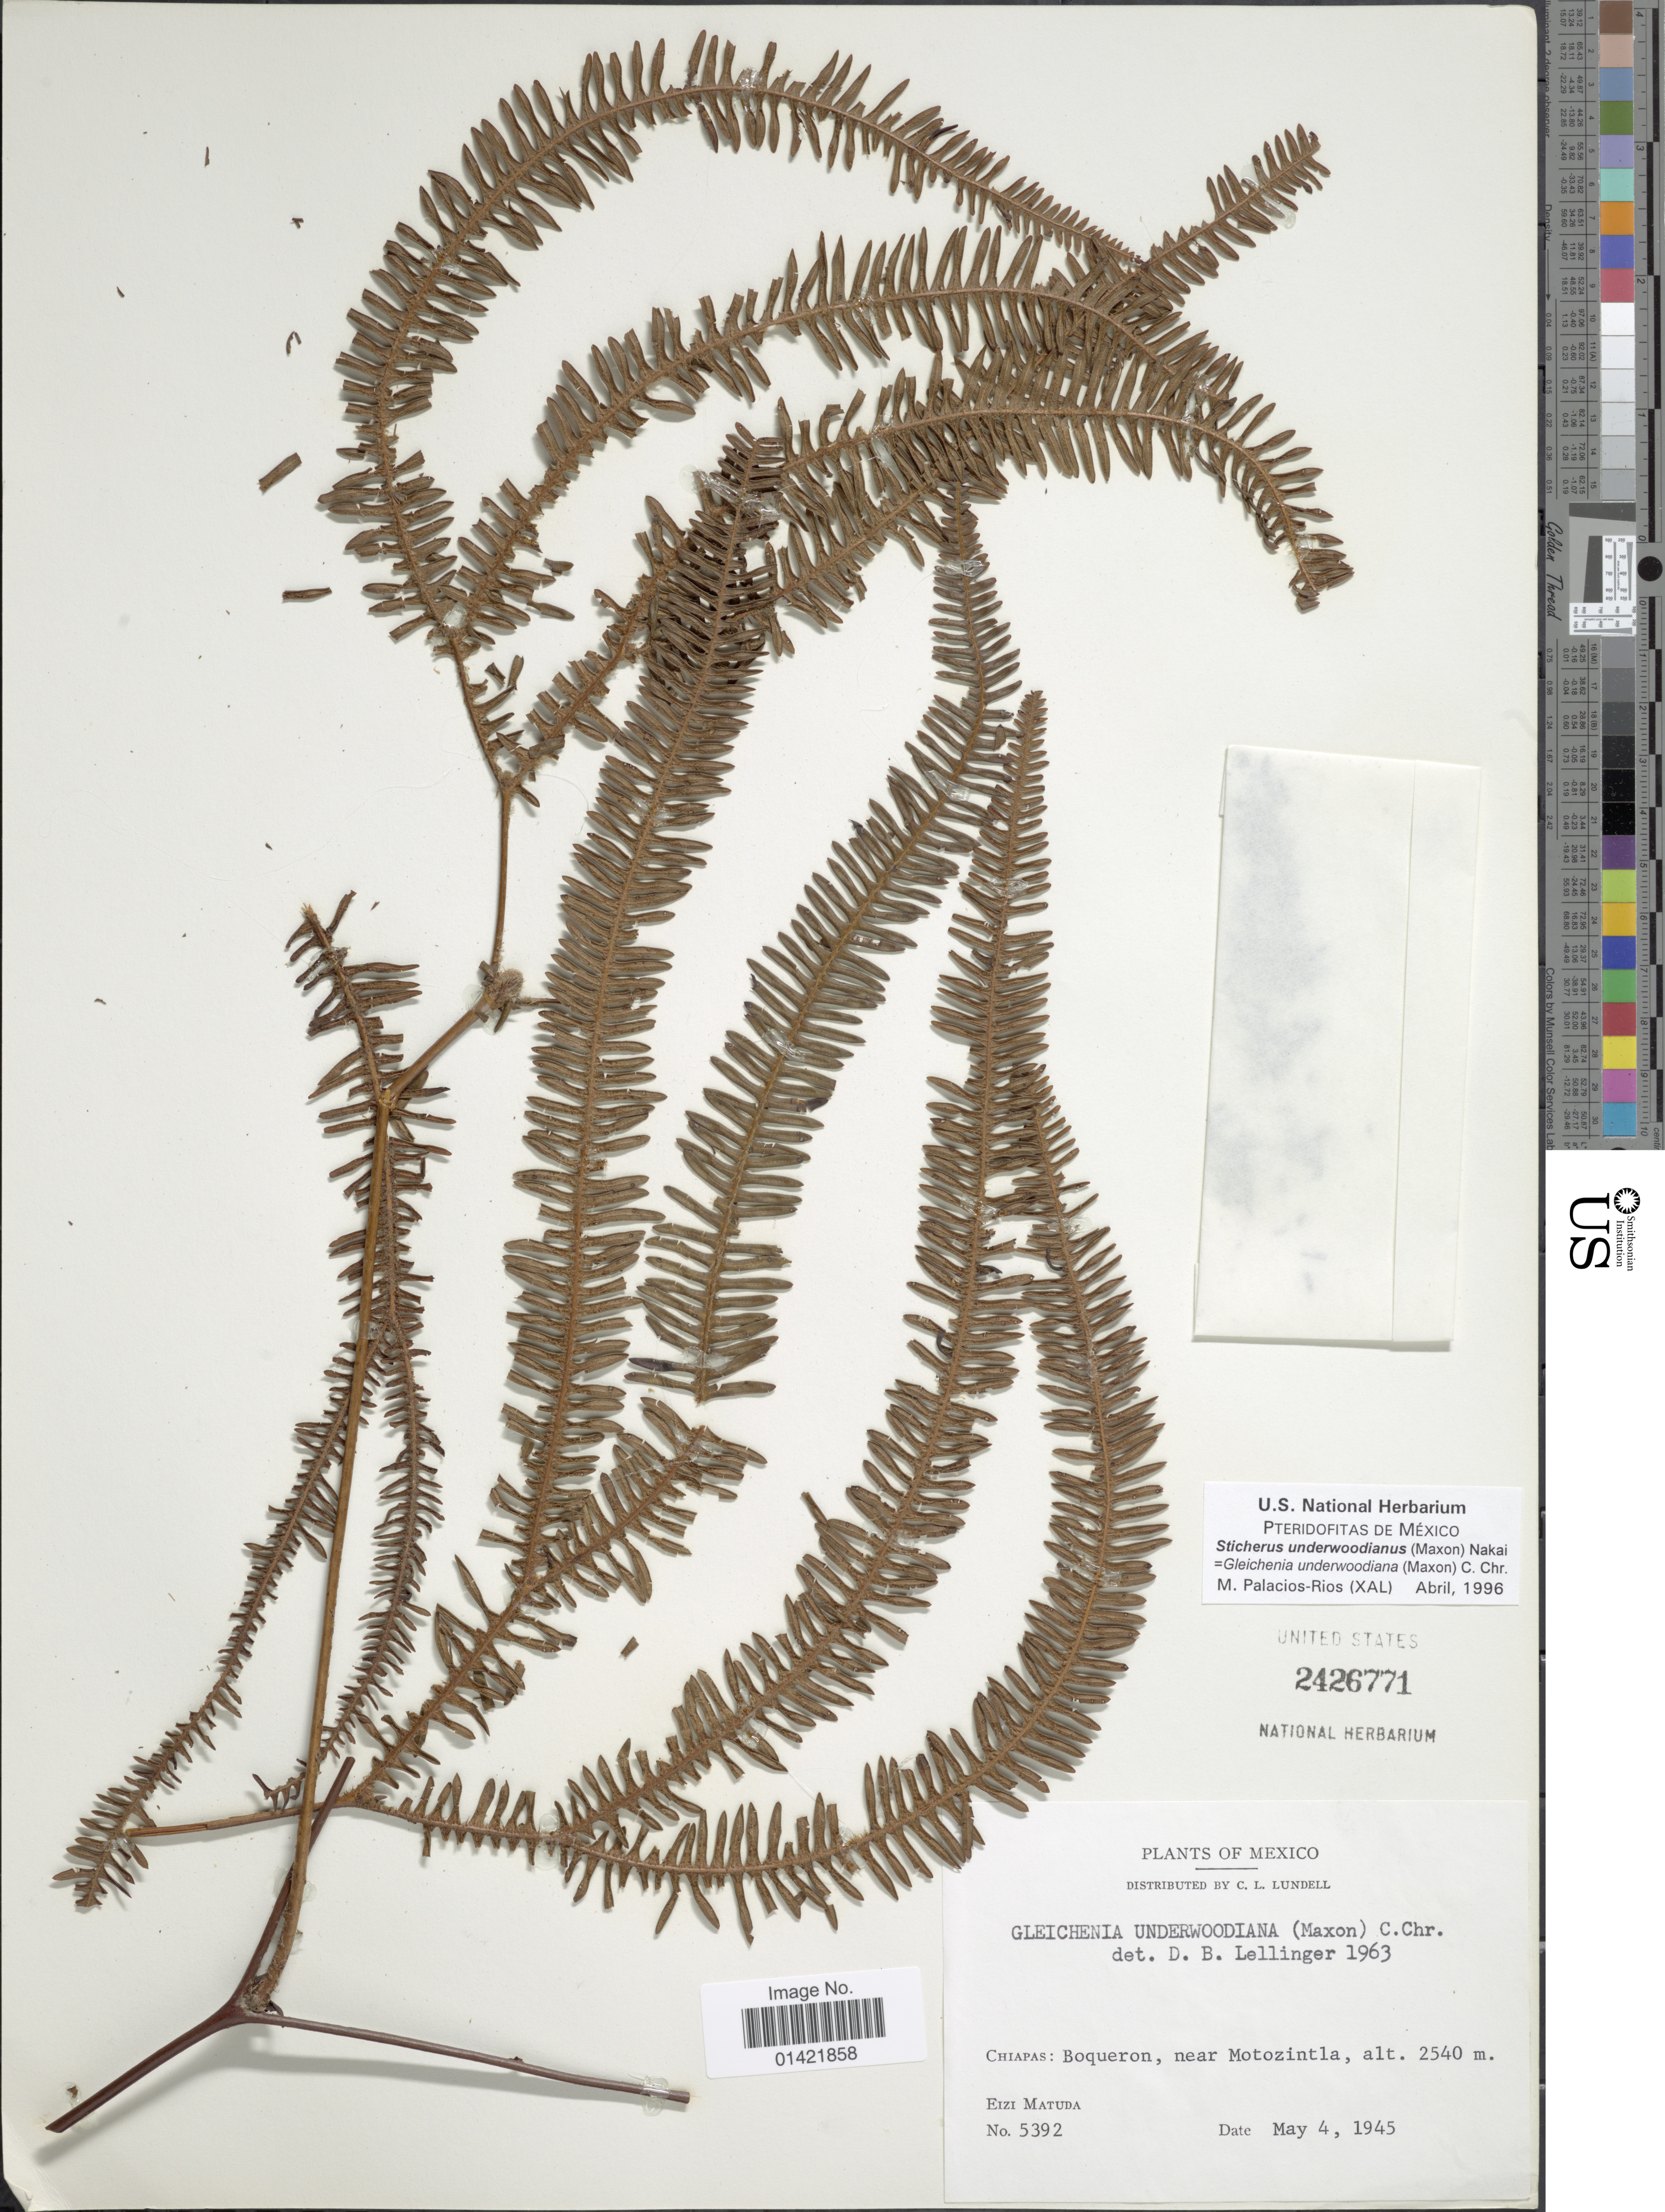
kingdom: Plantae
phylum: Tracheophyta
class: Polypodiopsida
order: Gleicheniales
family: Gleicheniaceae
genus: Sticherus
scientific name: Sticherus underwoodianus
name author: (Maxon) Nakai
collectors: E. Matuda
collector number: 5392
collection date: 1945-05-04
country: Mexico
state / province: Chiapas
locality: Boqueron, near Motozintla.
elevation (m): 2540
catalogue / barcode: US 2426771